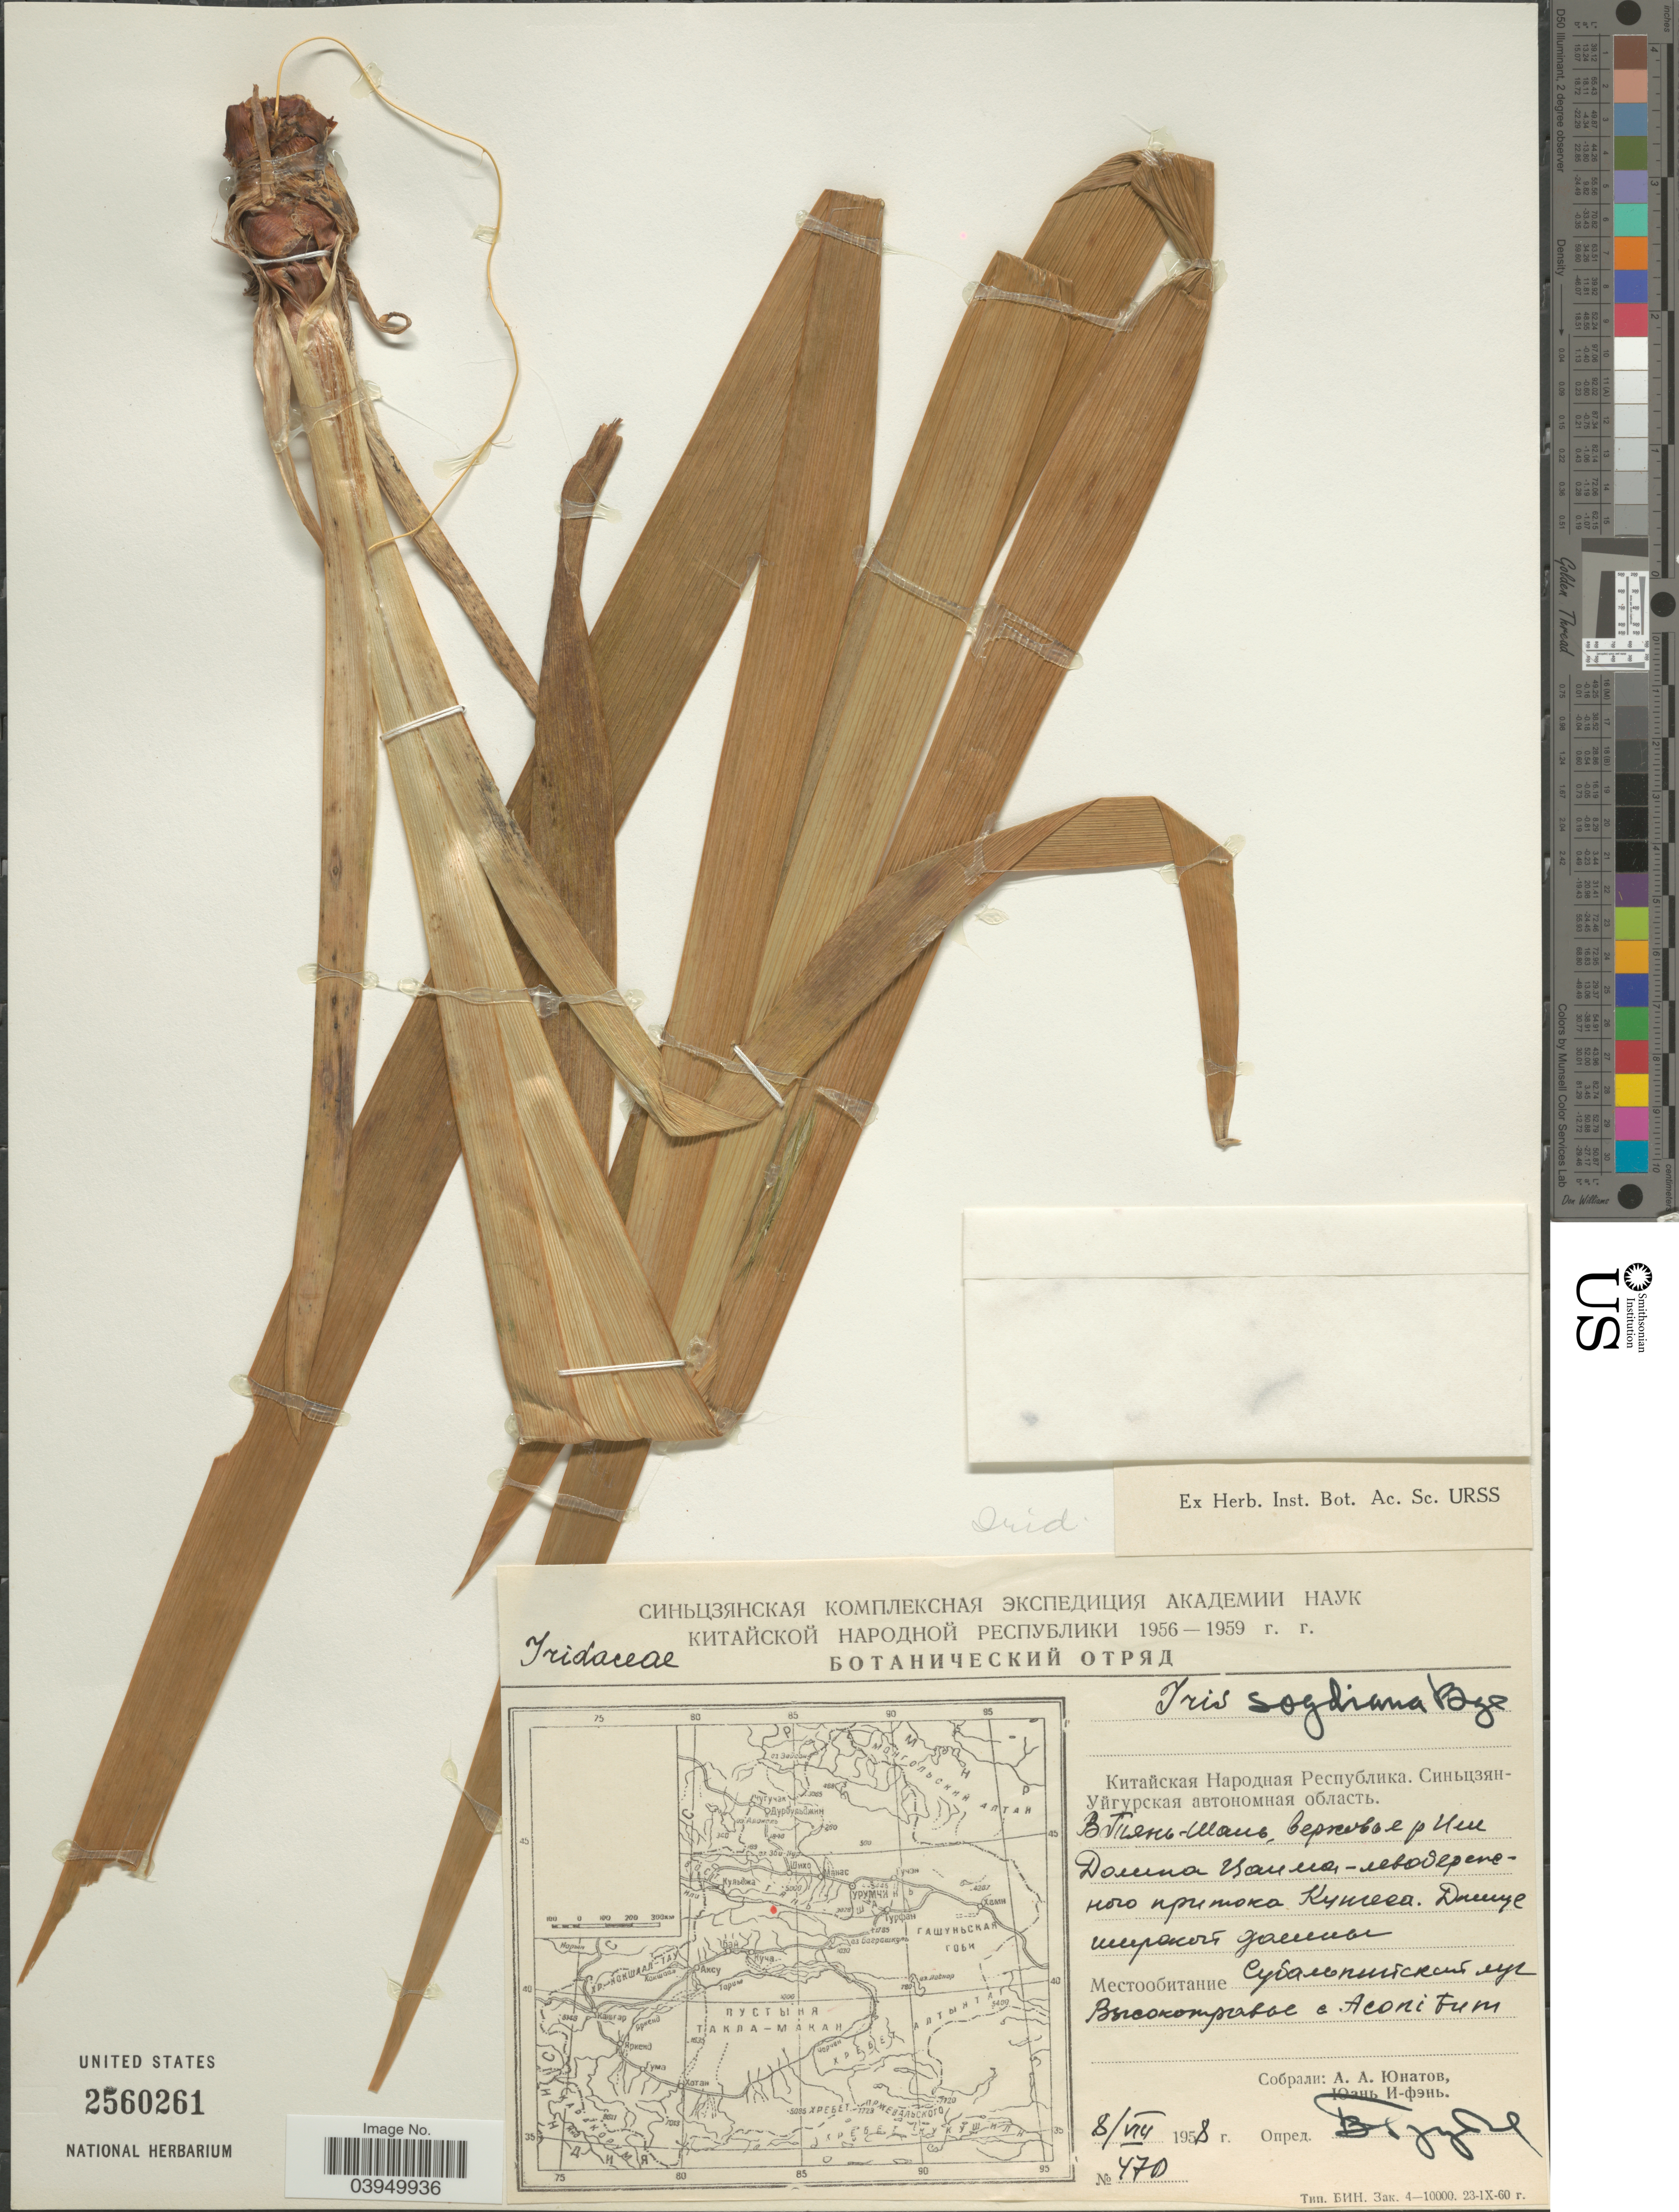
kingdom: Plantae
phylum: Tracheophyta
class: Liliopsida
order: Asparagales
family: Iridaceae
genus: Iris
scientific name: Iris sogdiana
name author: Bunge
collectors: A. Unatov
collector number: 470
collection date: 1958-08-08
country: China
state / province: Xinjiang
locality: Tian Shan Mts., River Ili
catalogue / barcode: US 2560261